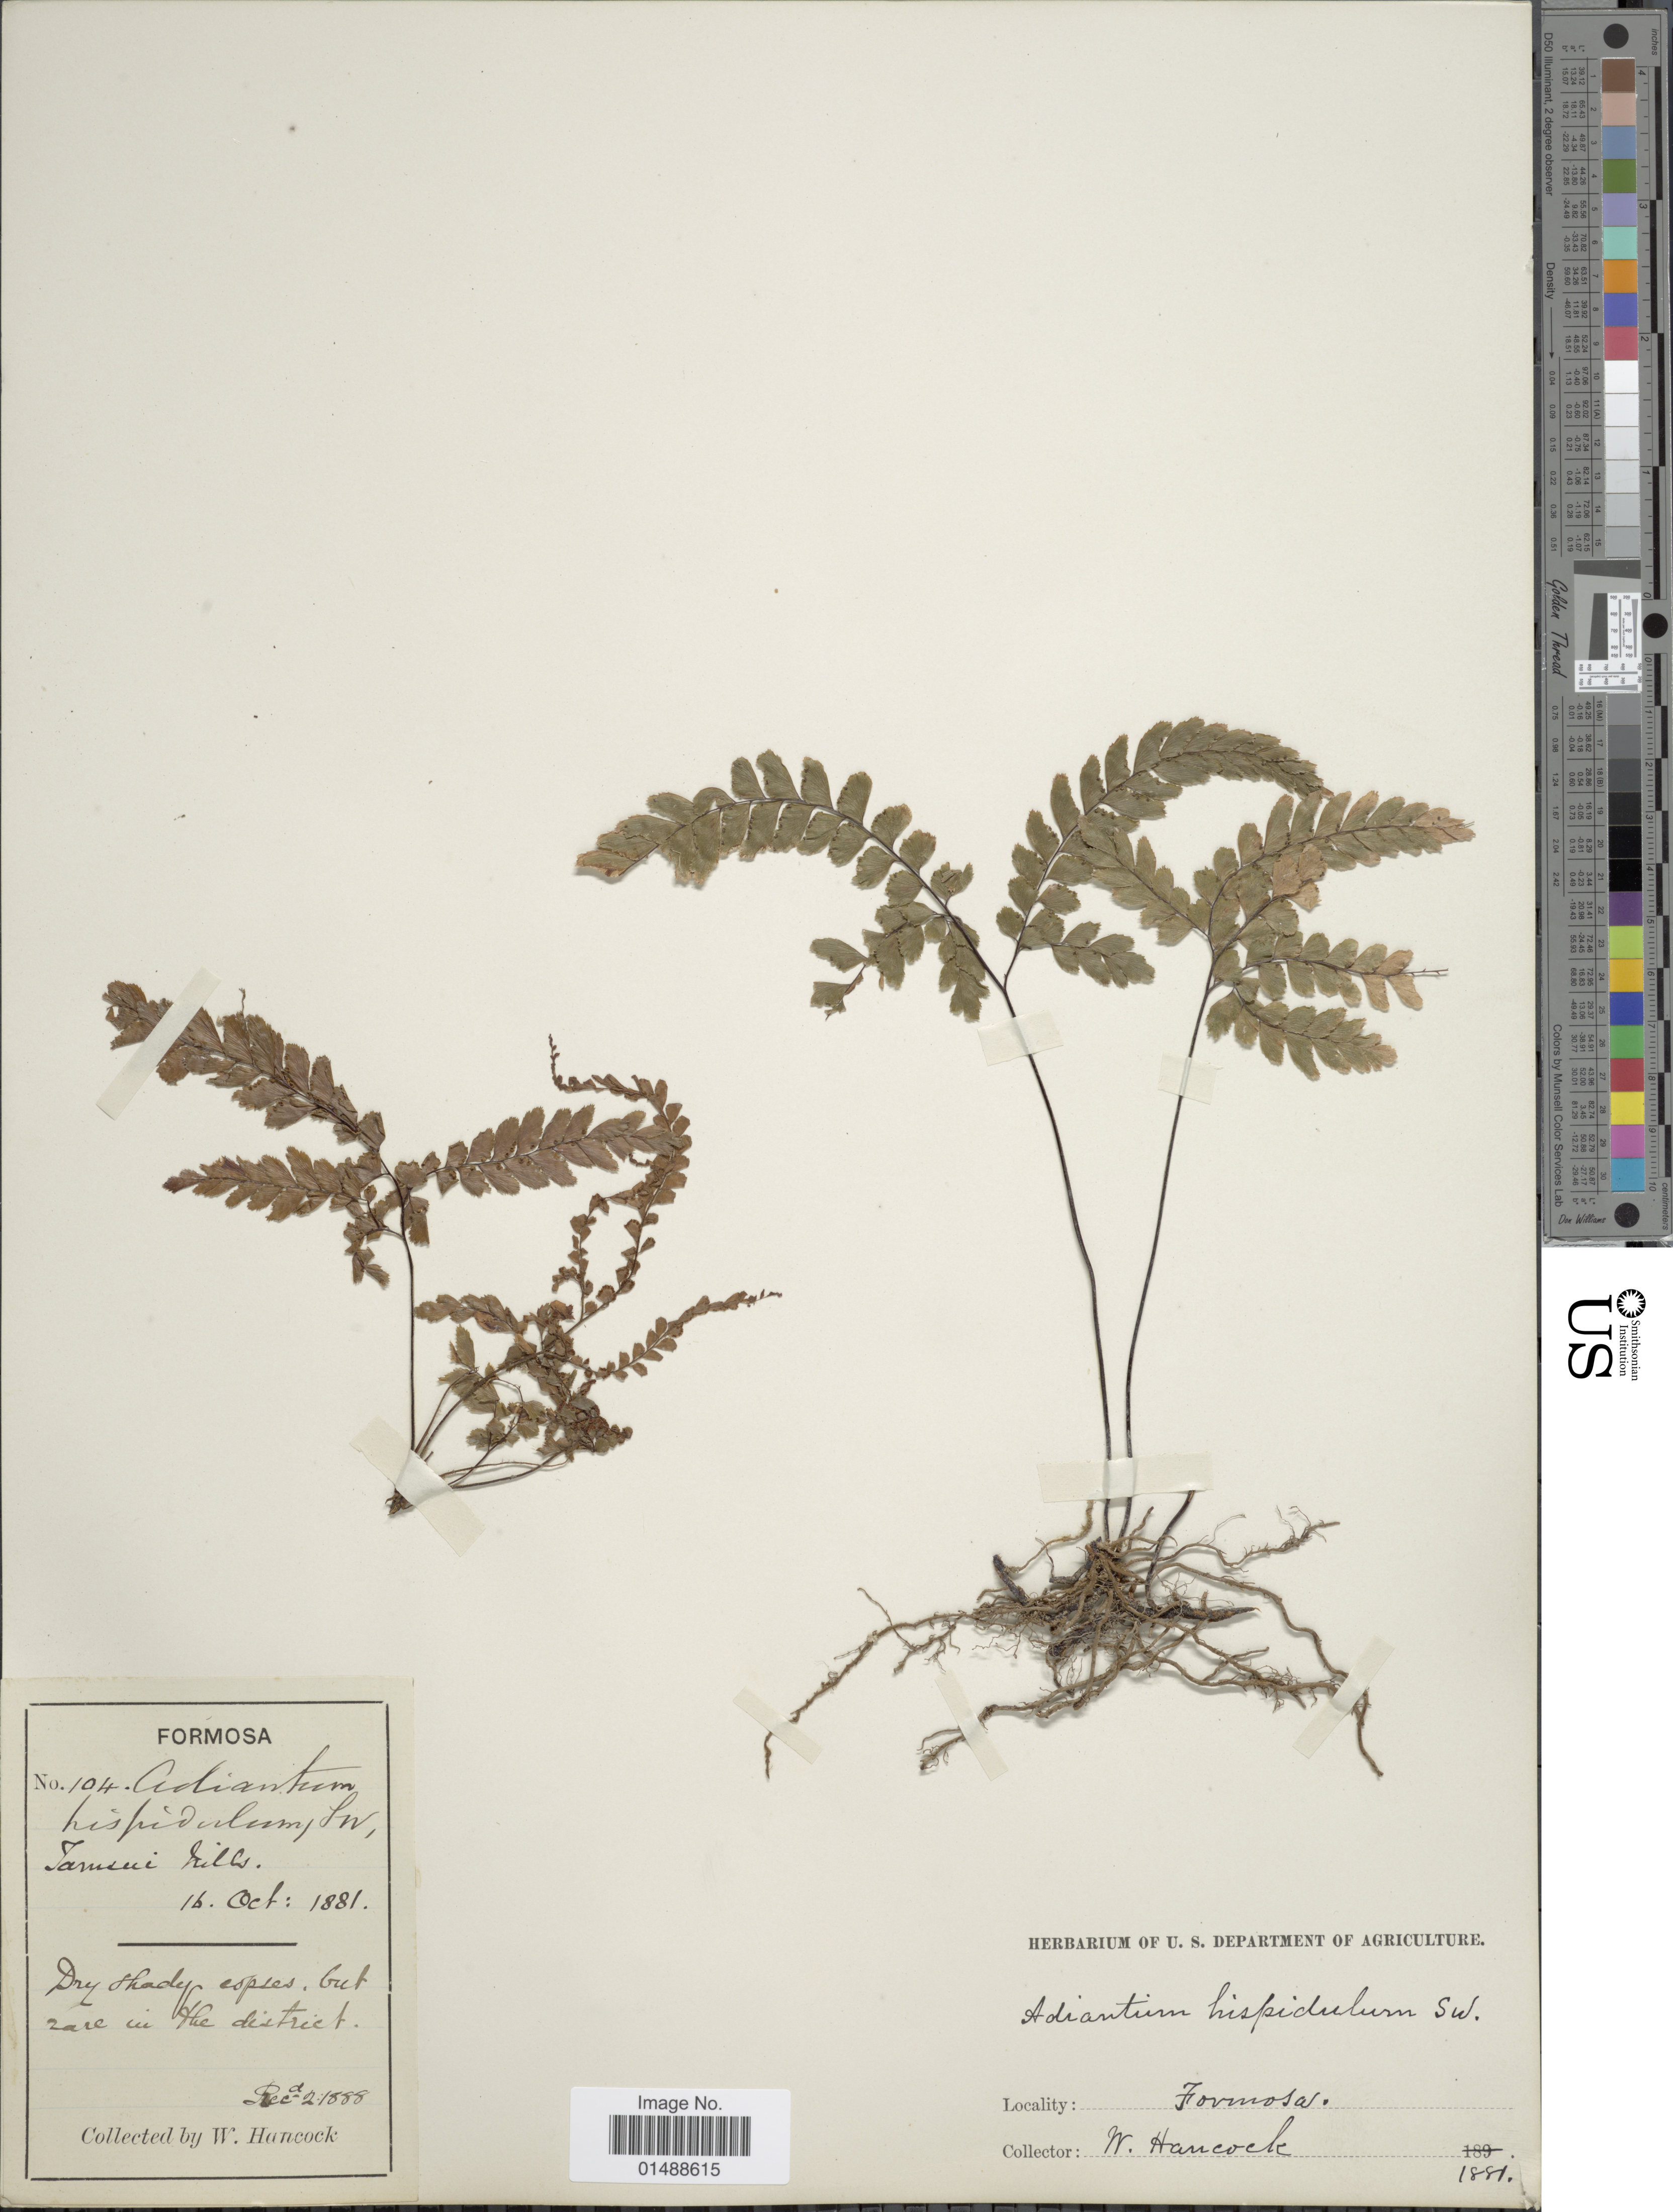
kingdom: Plantae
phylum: Tracheophyta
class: Polypodiopsida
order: Polypodiales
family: Pteridaceae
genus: Adiantum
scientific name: Adiantum hispidulum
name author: Sw.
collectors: W. Hancock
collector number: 104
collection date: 1881-10-16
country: Taiwan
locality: Formosa, Tamsui Hills. [interpreted]